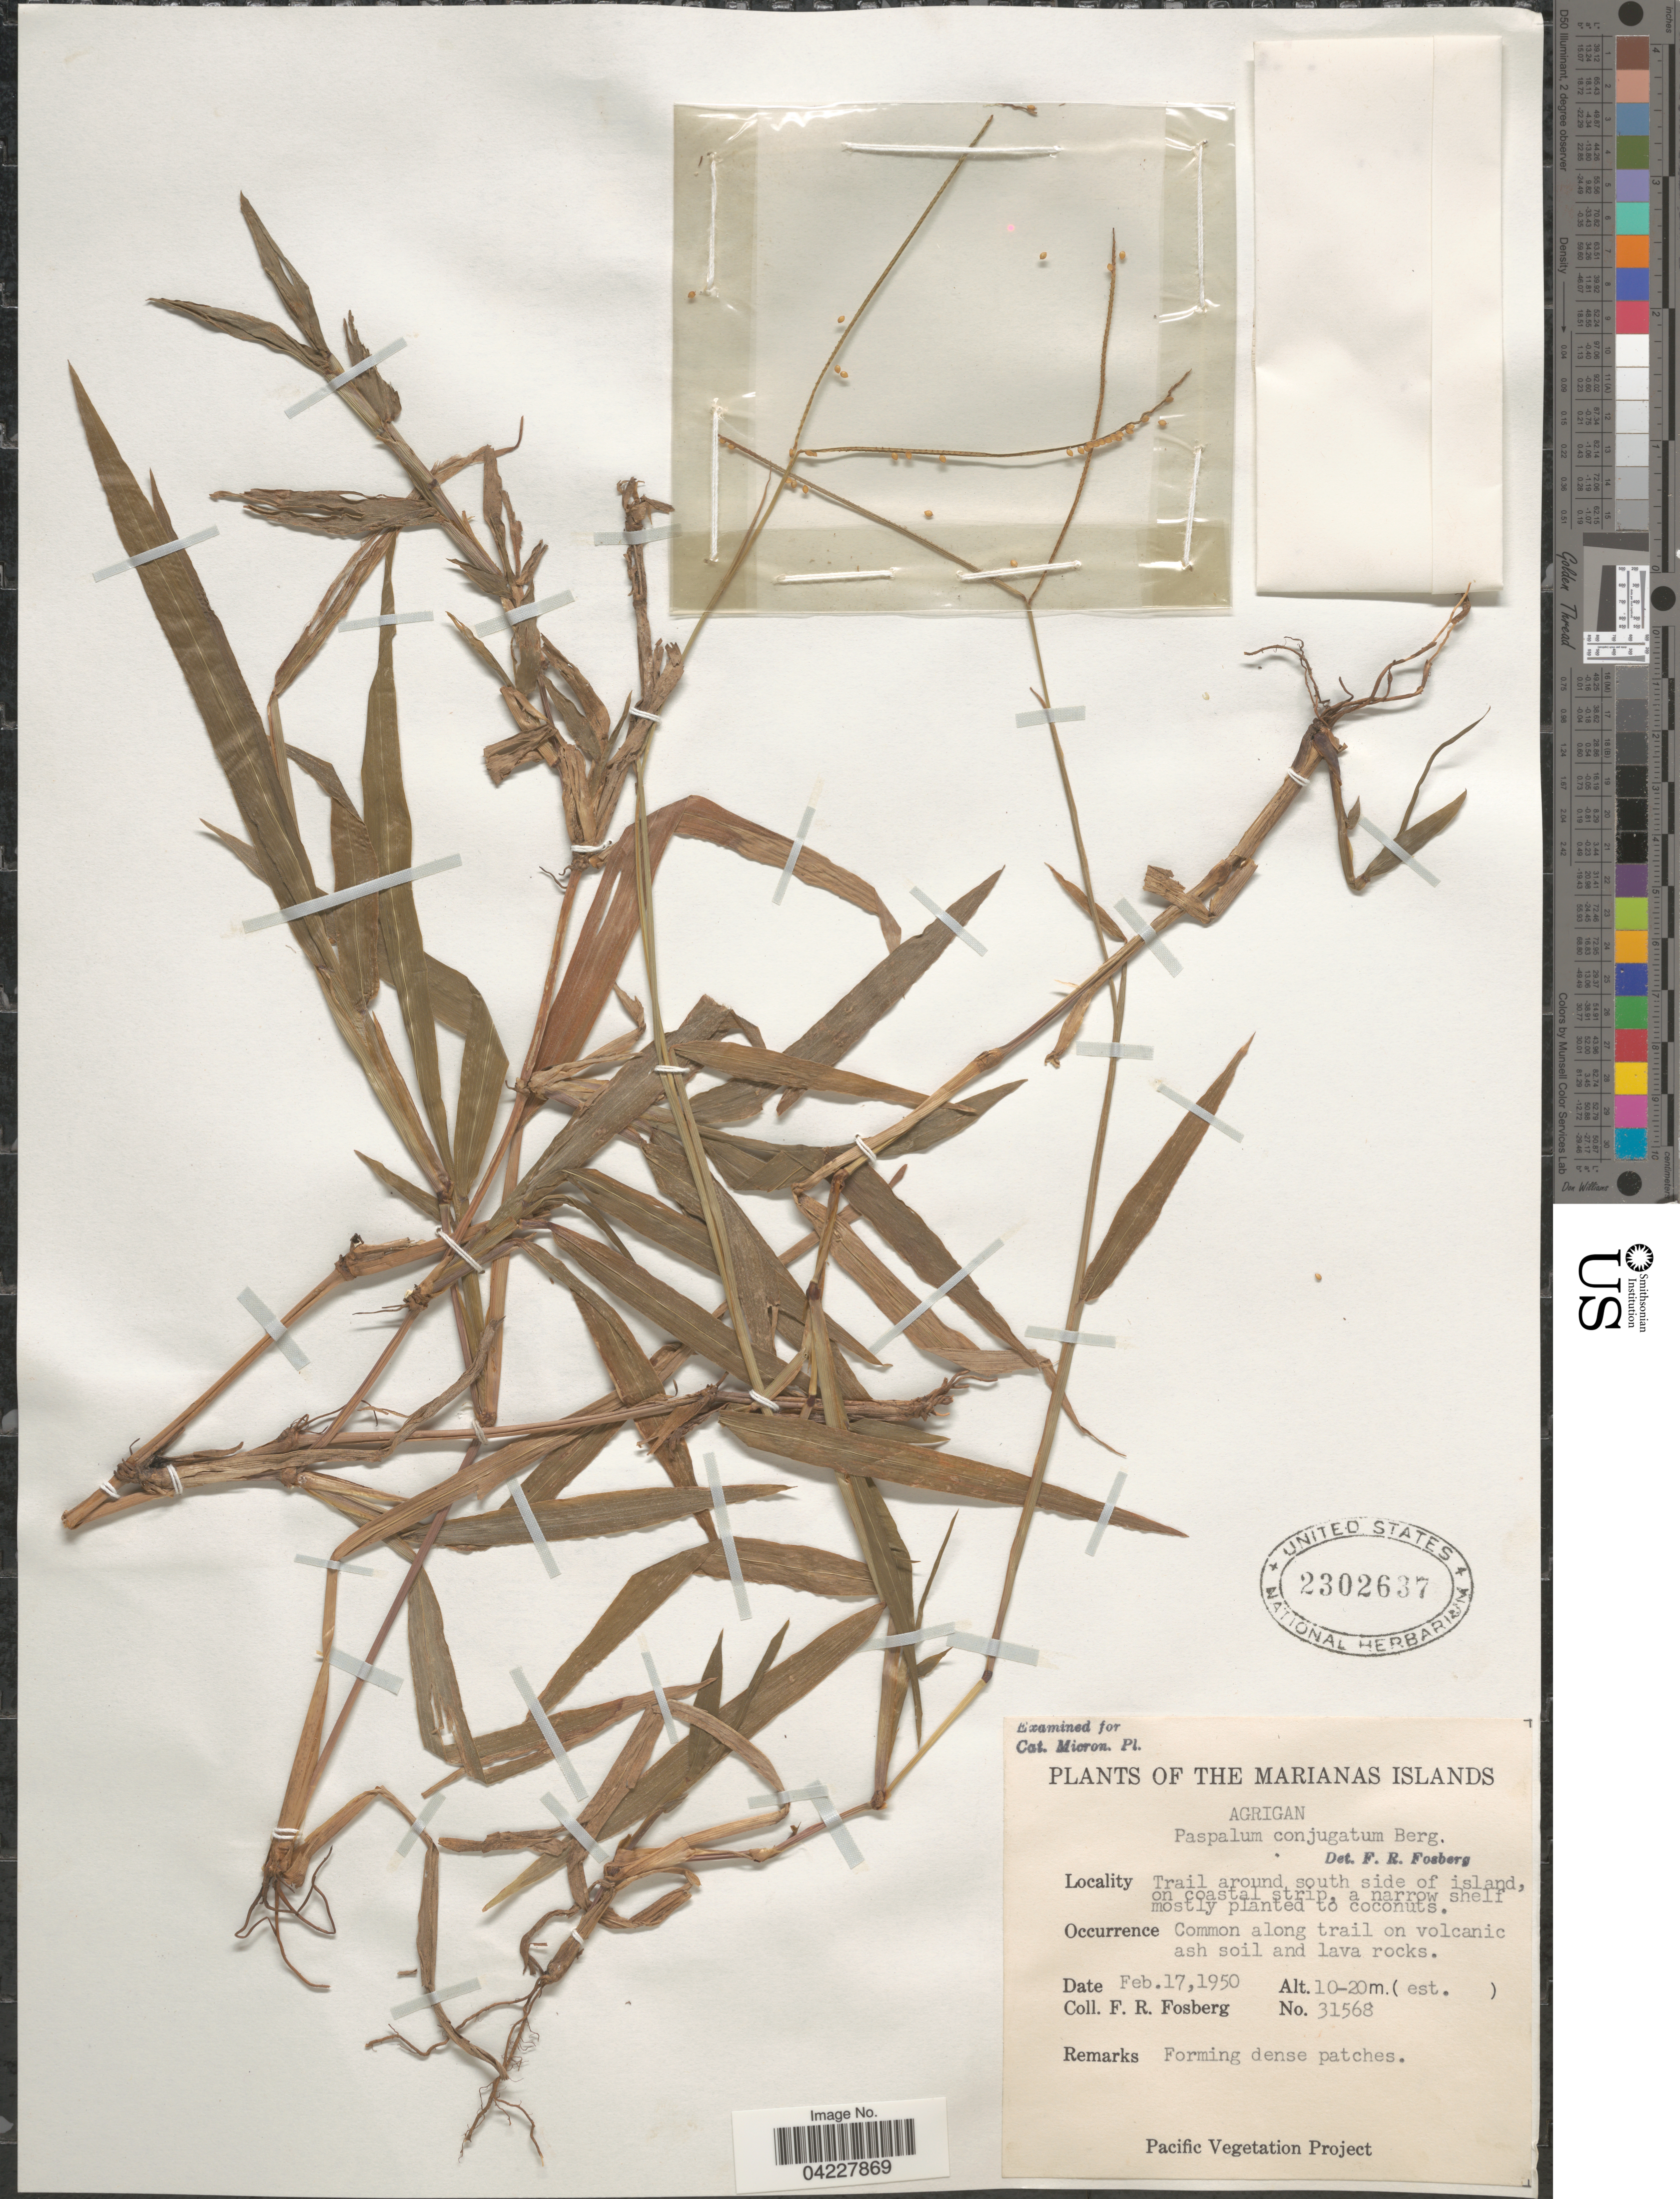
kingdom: Plantae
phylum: Tracheophyta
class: Liliopsida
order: Poales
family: Poaceae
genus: Paspalum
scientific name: Paspalum conjugatum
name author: P.J. Bergius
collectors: F. R. Fosberg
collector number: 31568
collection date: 1950-02-17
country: Northern Mariana Islands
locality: The Marianas Islands. Agrigan. Trail around south side of island, on coastal strip.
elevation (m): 10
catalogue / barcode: US 2302637